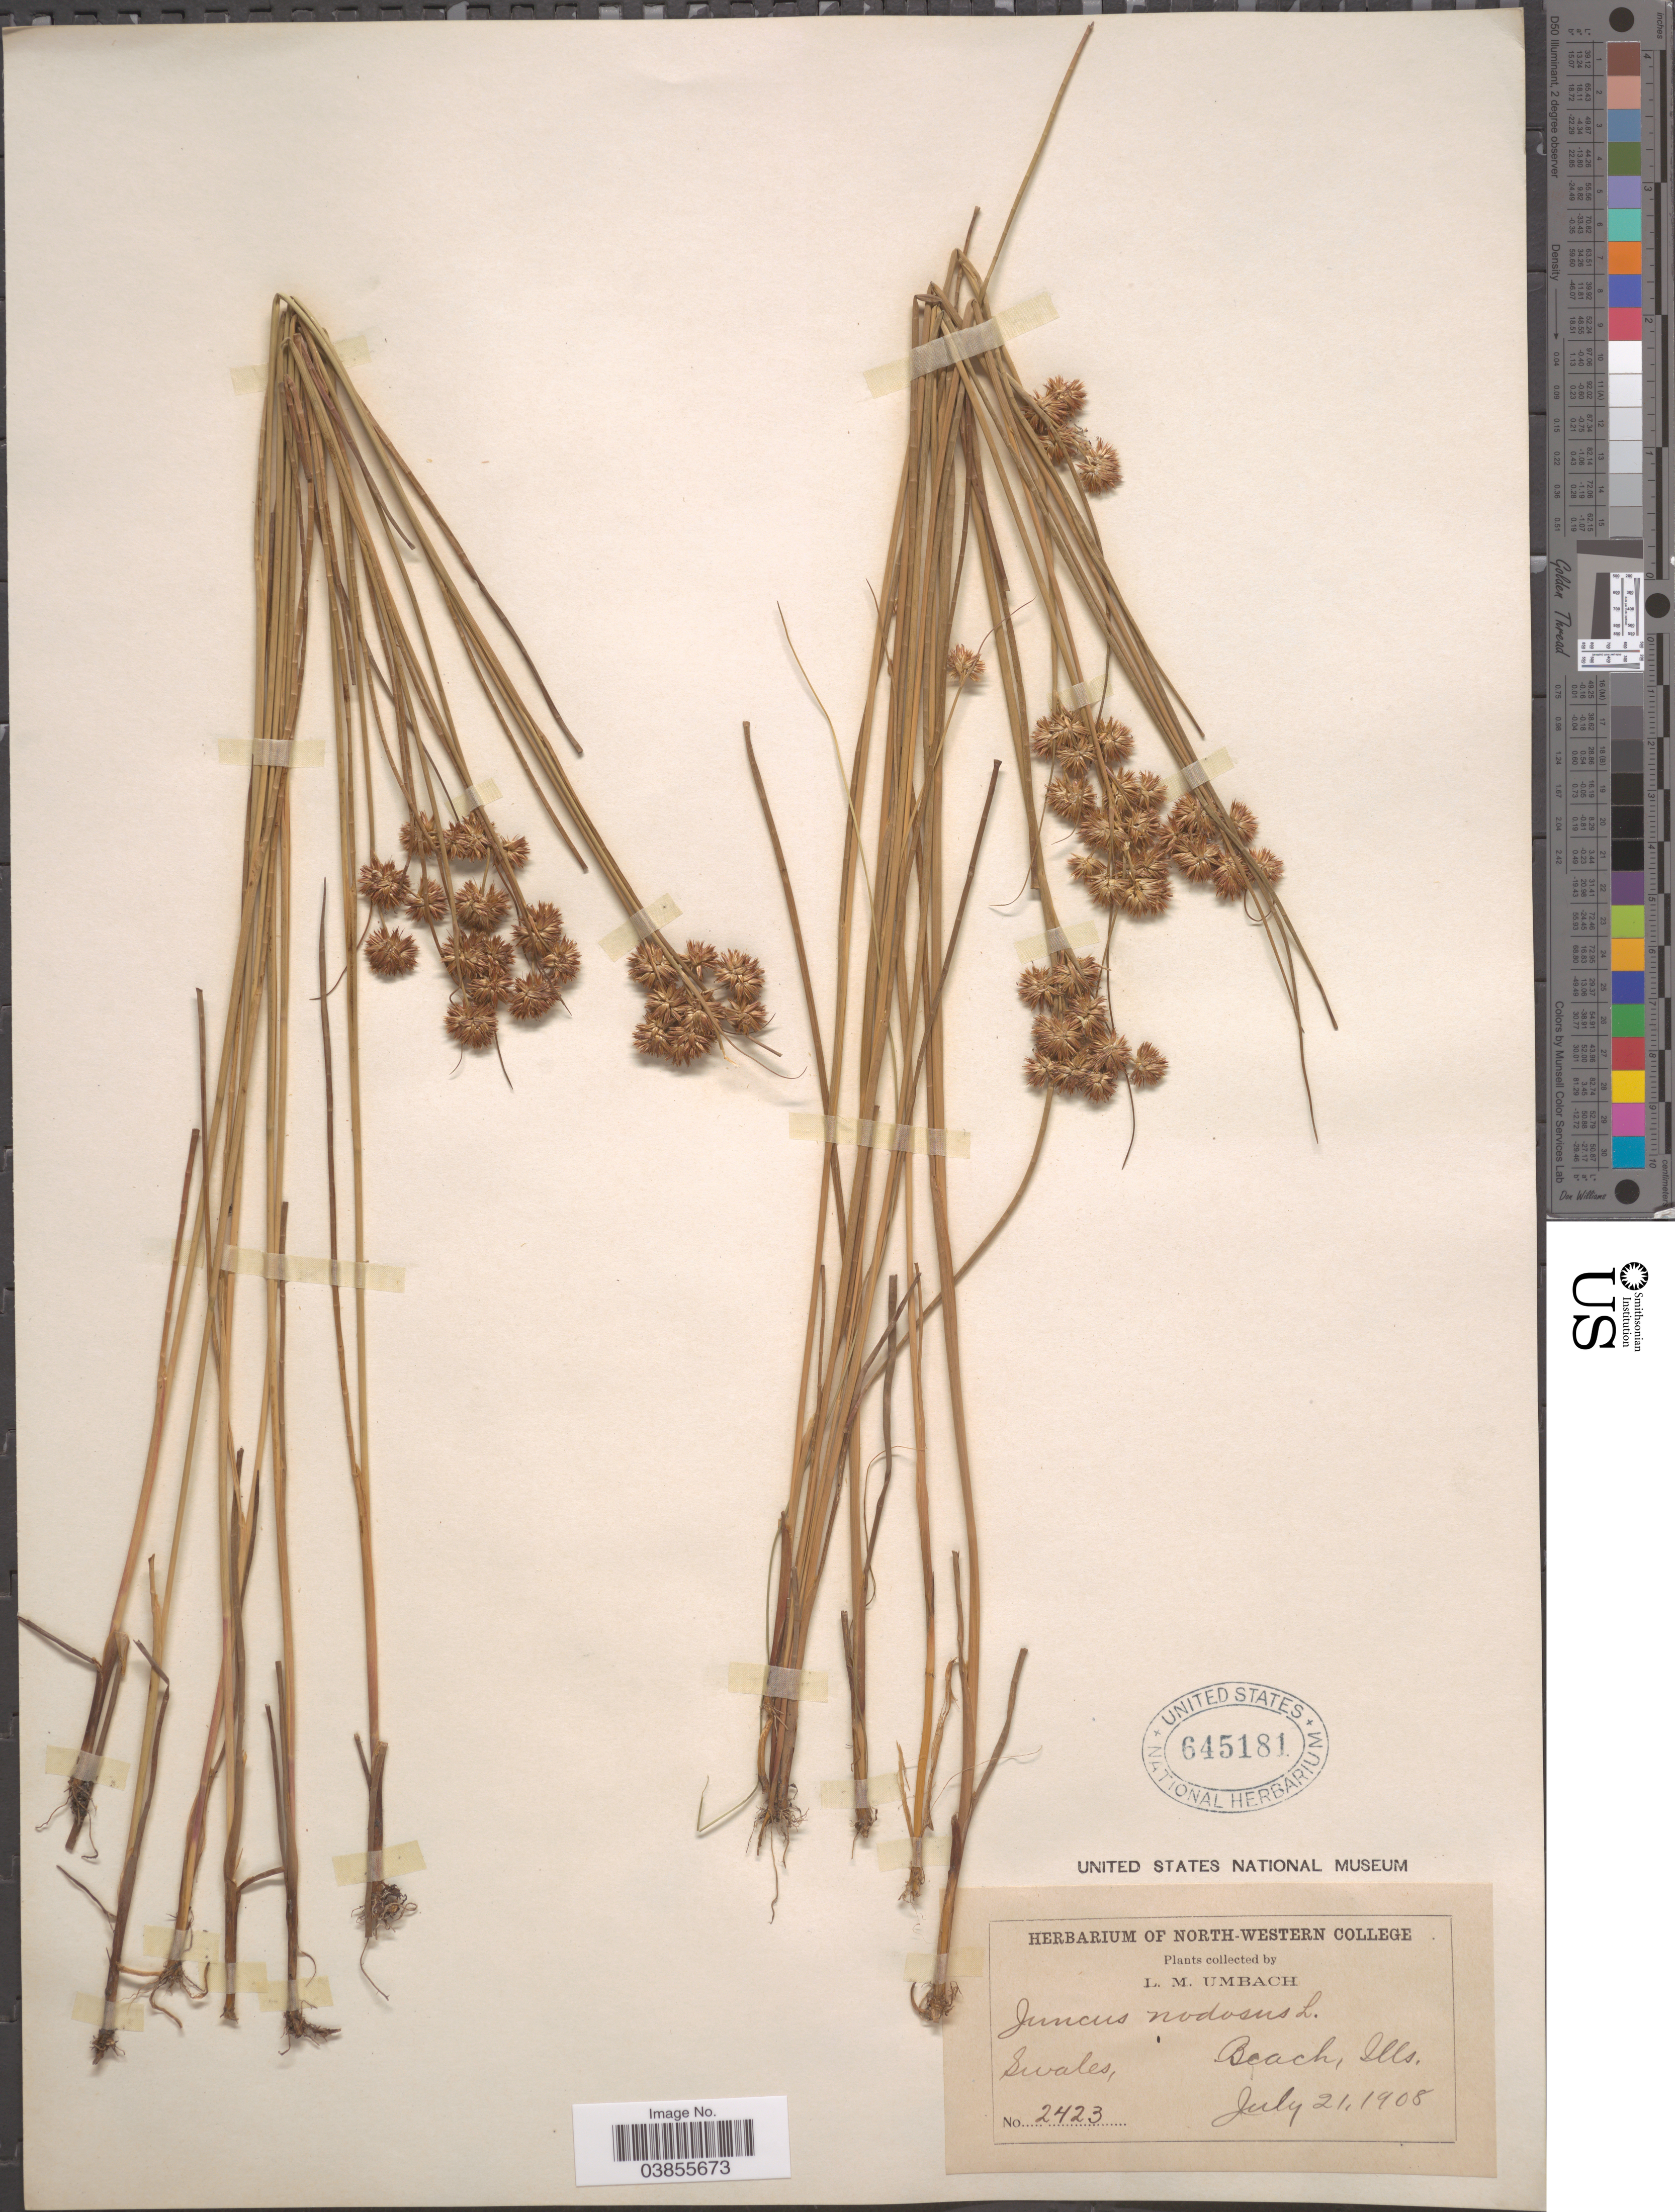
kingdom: Plantae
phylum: Tracheophyta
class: Liliopsida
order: Poales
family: Juncaceae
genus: Juncus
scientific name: Juncus nodosus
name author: L.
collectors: L. M. Umbach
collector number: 2423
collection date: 1908-07-21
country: United States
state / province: Illinois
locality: Swales, Beach.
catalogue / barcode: US 645181